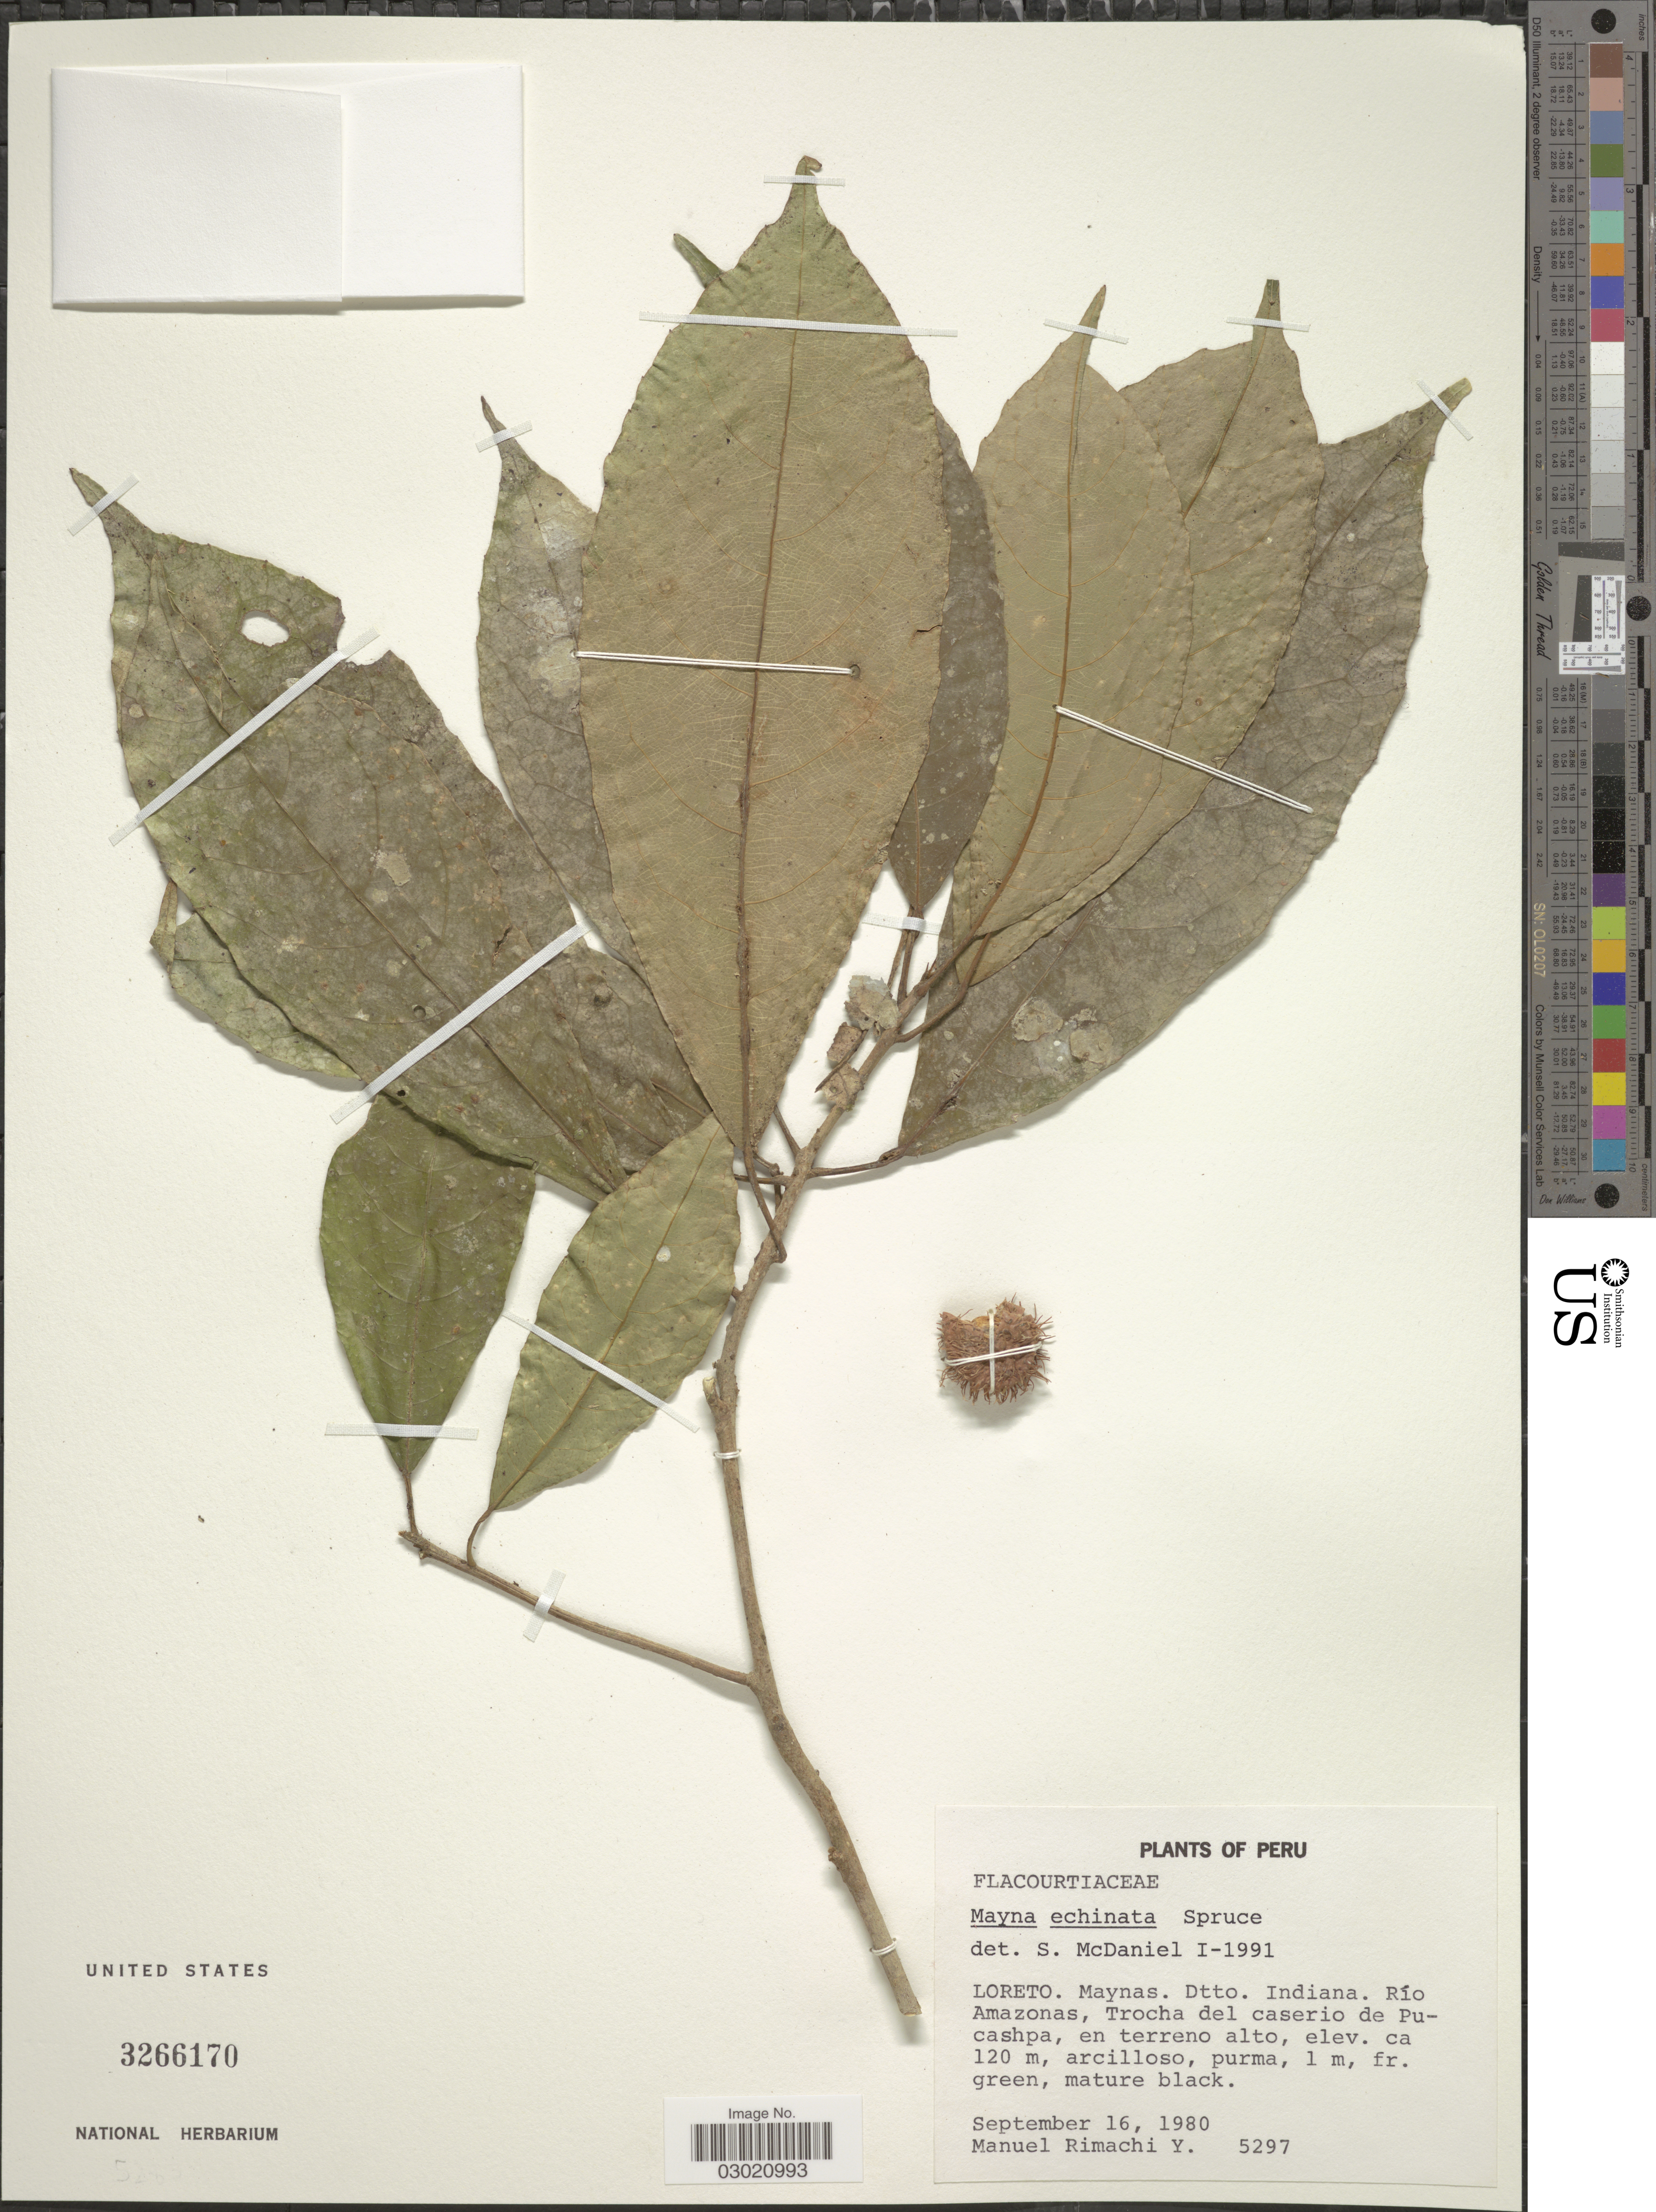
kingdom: Plantae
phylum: Tracheophyta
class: Magnoliopsida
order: Malpighiales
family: Achariaceae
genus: Mayna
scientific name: Mayna odorata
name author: Aubl.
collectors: M. Rimachi Y.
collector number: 5297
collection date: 1980-09-16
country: Peru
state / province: Loreto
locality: Maynas. Dtto. Indiana. Río Amazonas, Trocha del caserio de Pucashpa, en terreno alto.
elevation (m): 120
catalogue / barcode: US 3266170